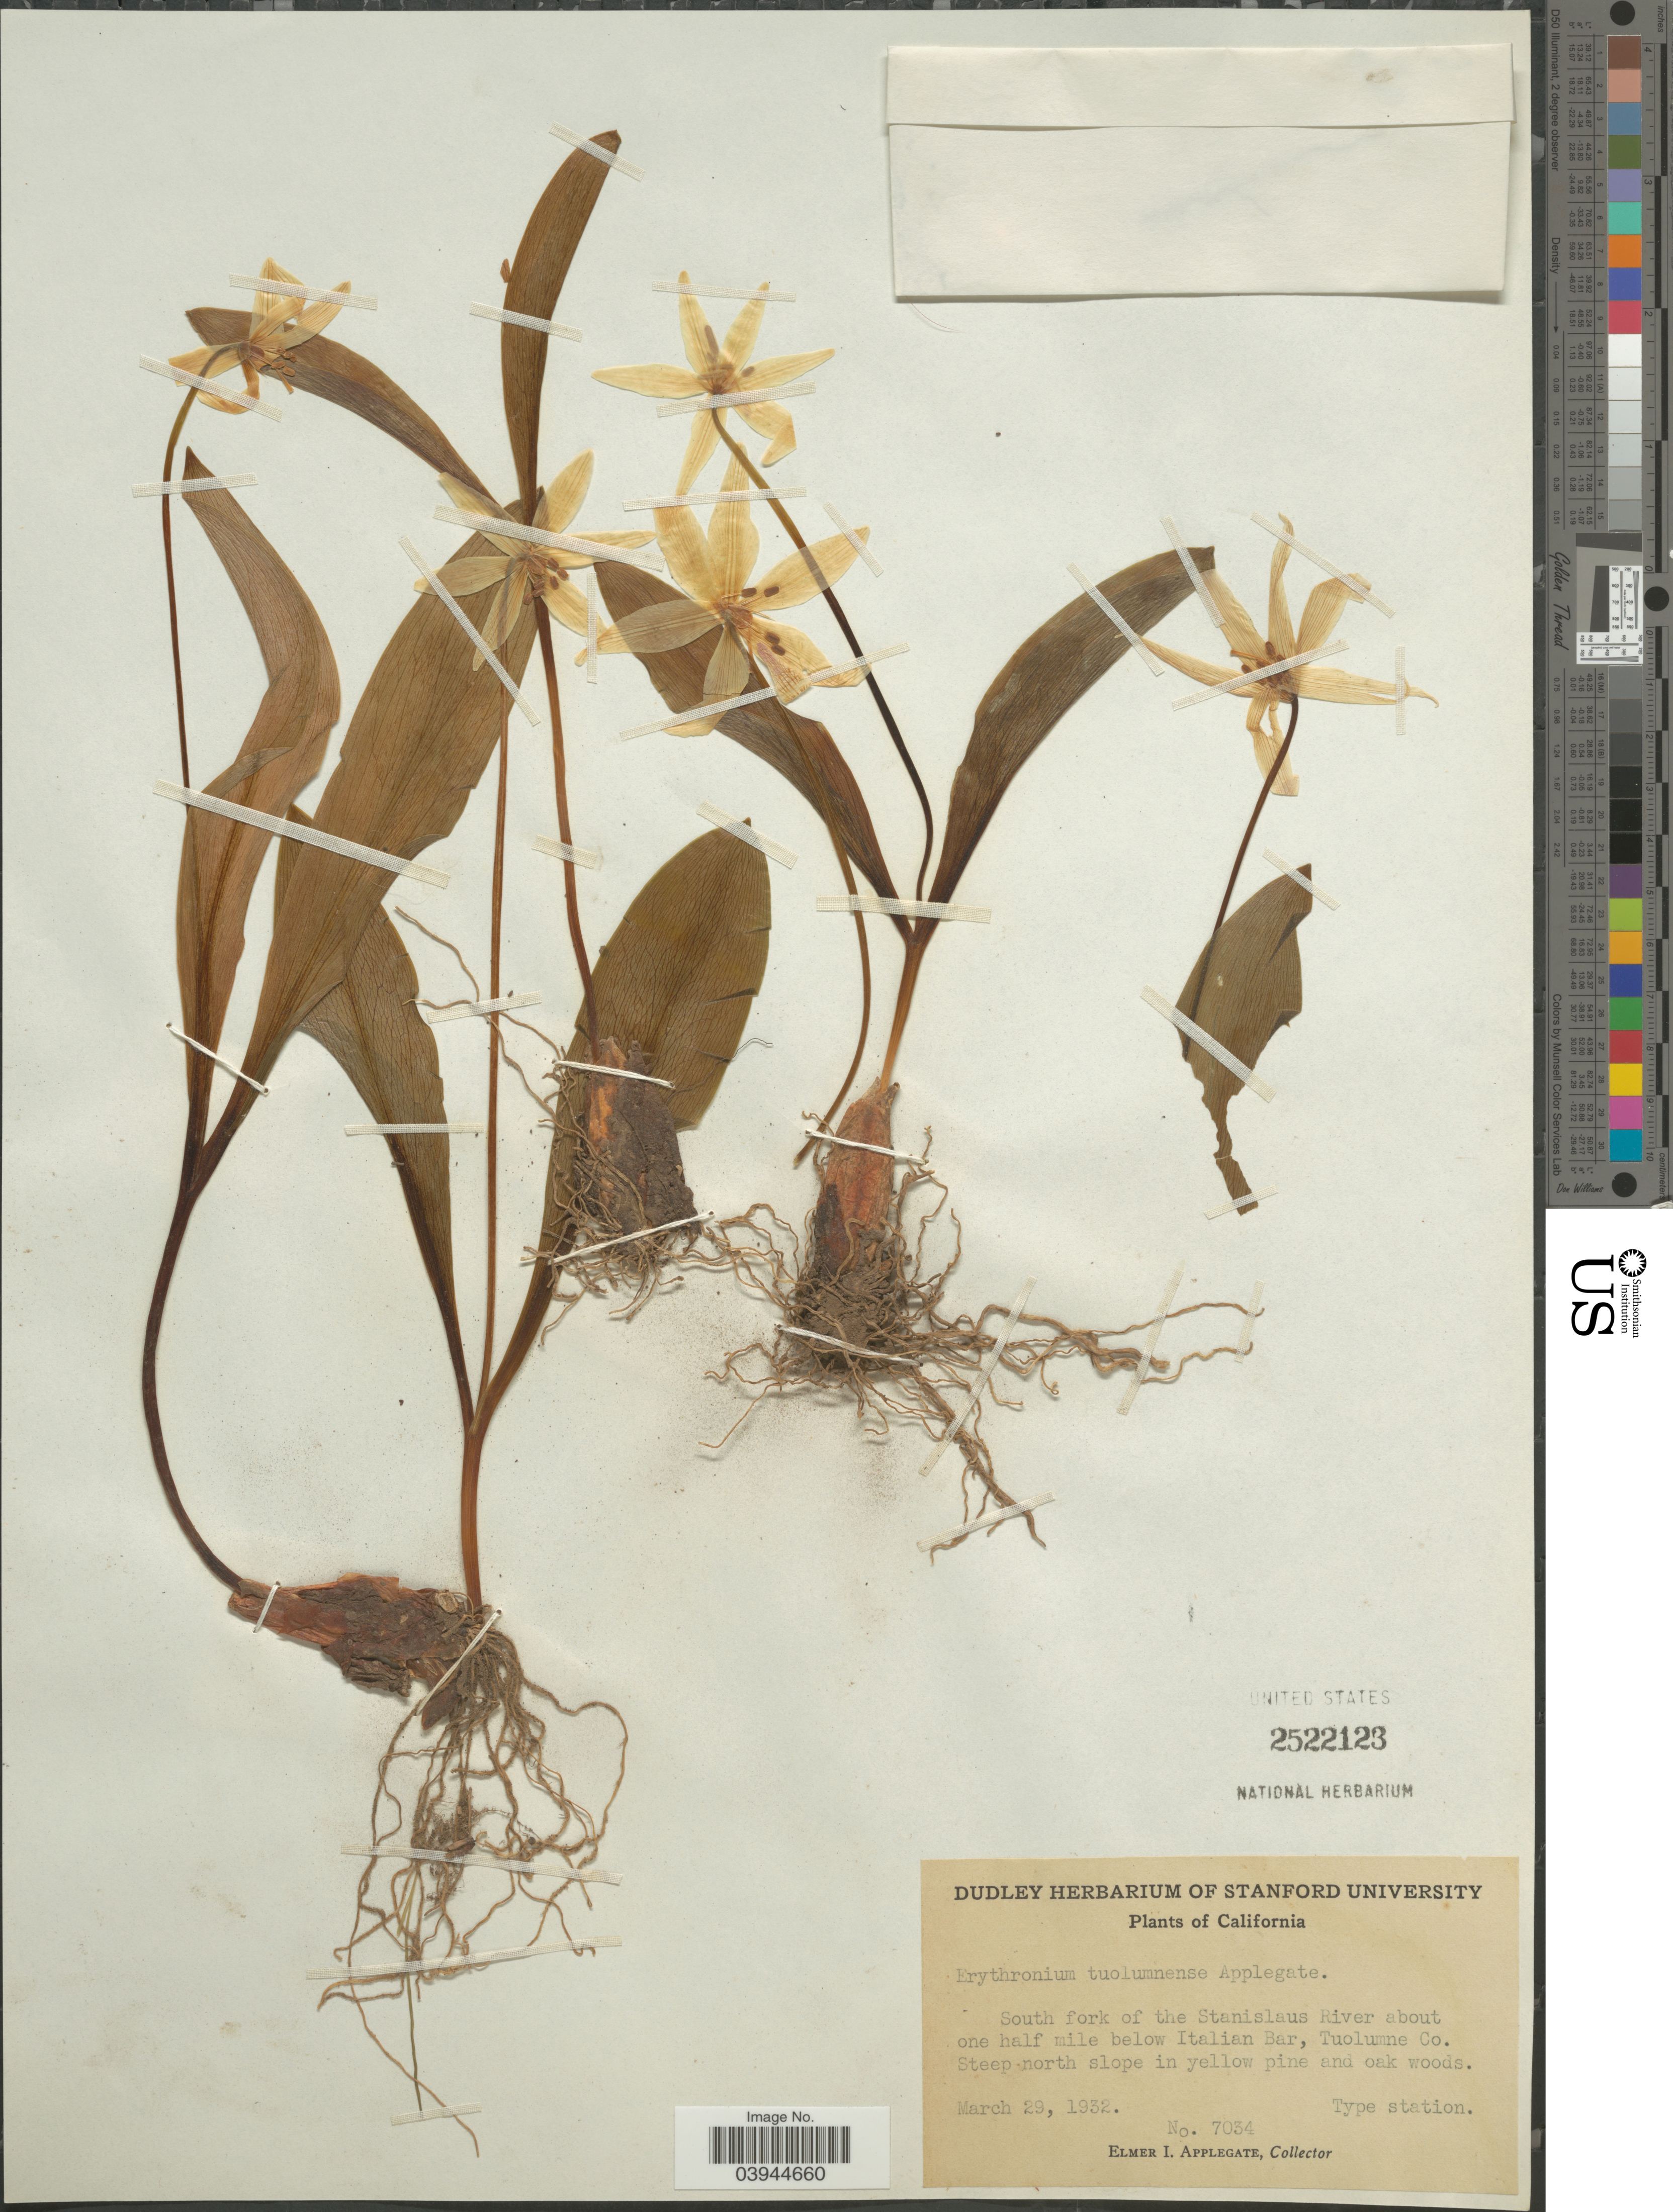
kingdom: Plantae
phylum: Tracheophyta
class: Liliopsida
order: Liliales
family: Liliaceae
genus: Erythronium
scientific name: Erythronium tuolumnense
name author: Applegate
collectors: E. I. Applegate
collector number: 7034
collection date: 1932-03-29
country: United States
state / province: California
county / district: Tuolumne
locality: South fork of the Stanislaus River about one half mile below Italian Bar, Tuolumne Co. Steep north slope in yellow pine and oak woods.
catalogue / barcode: US 2522123